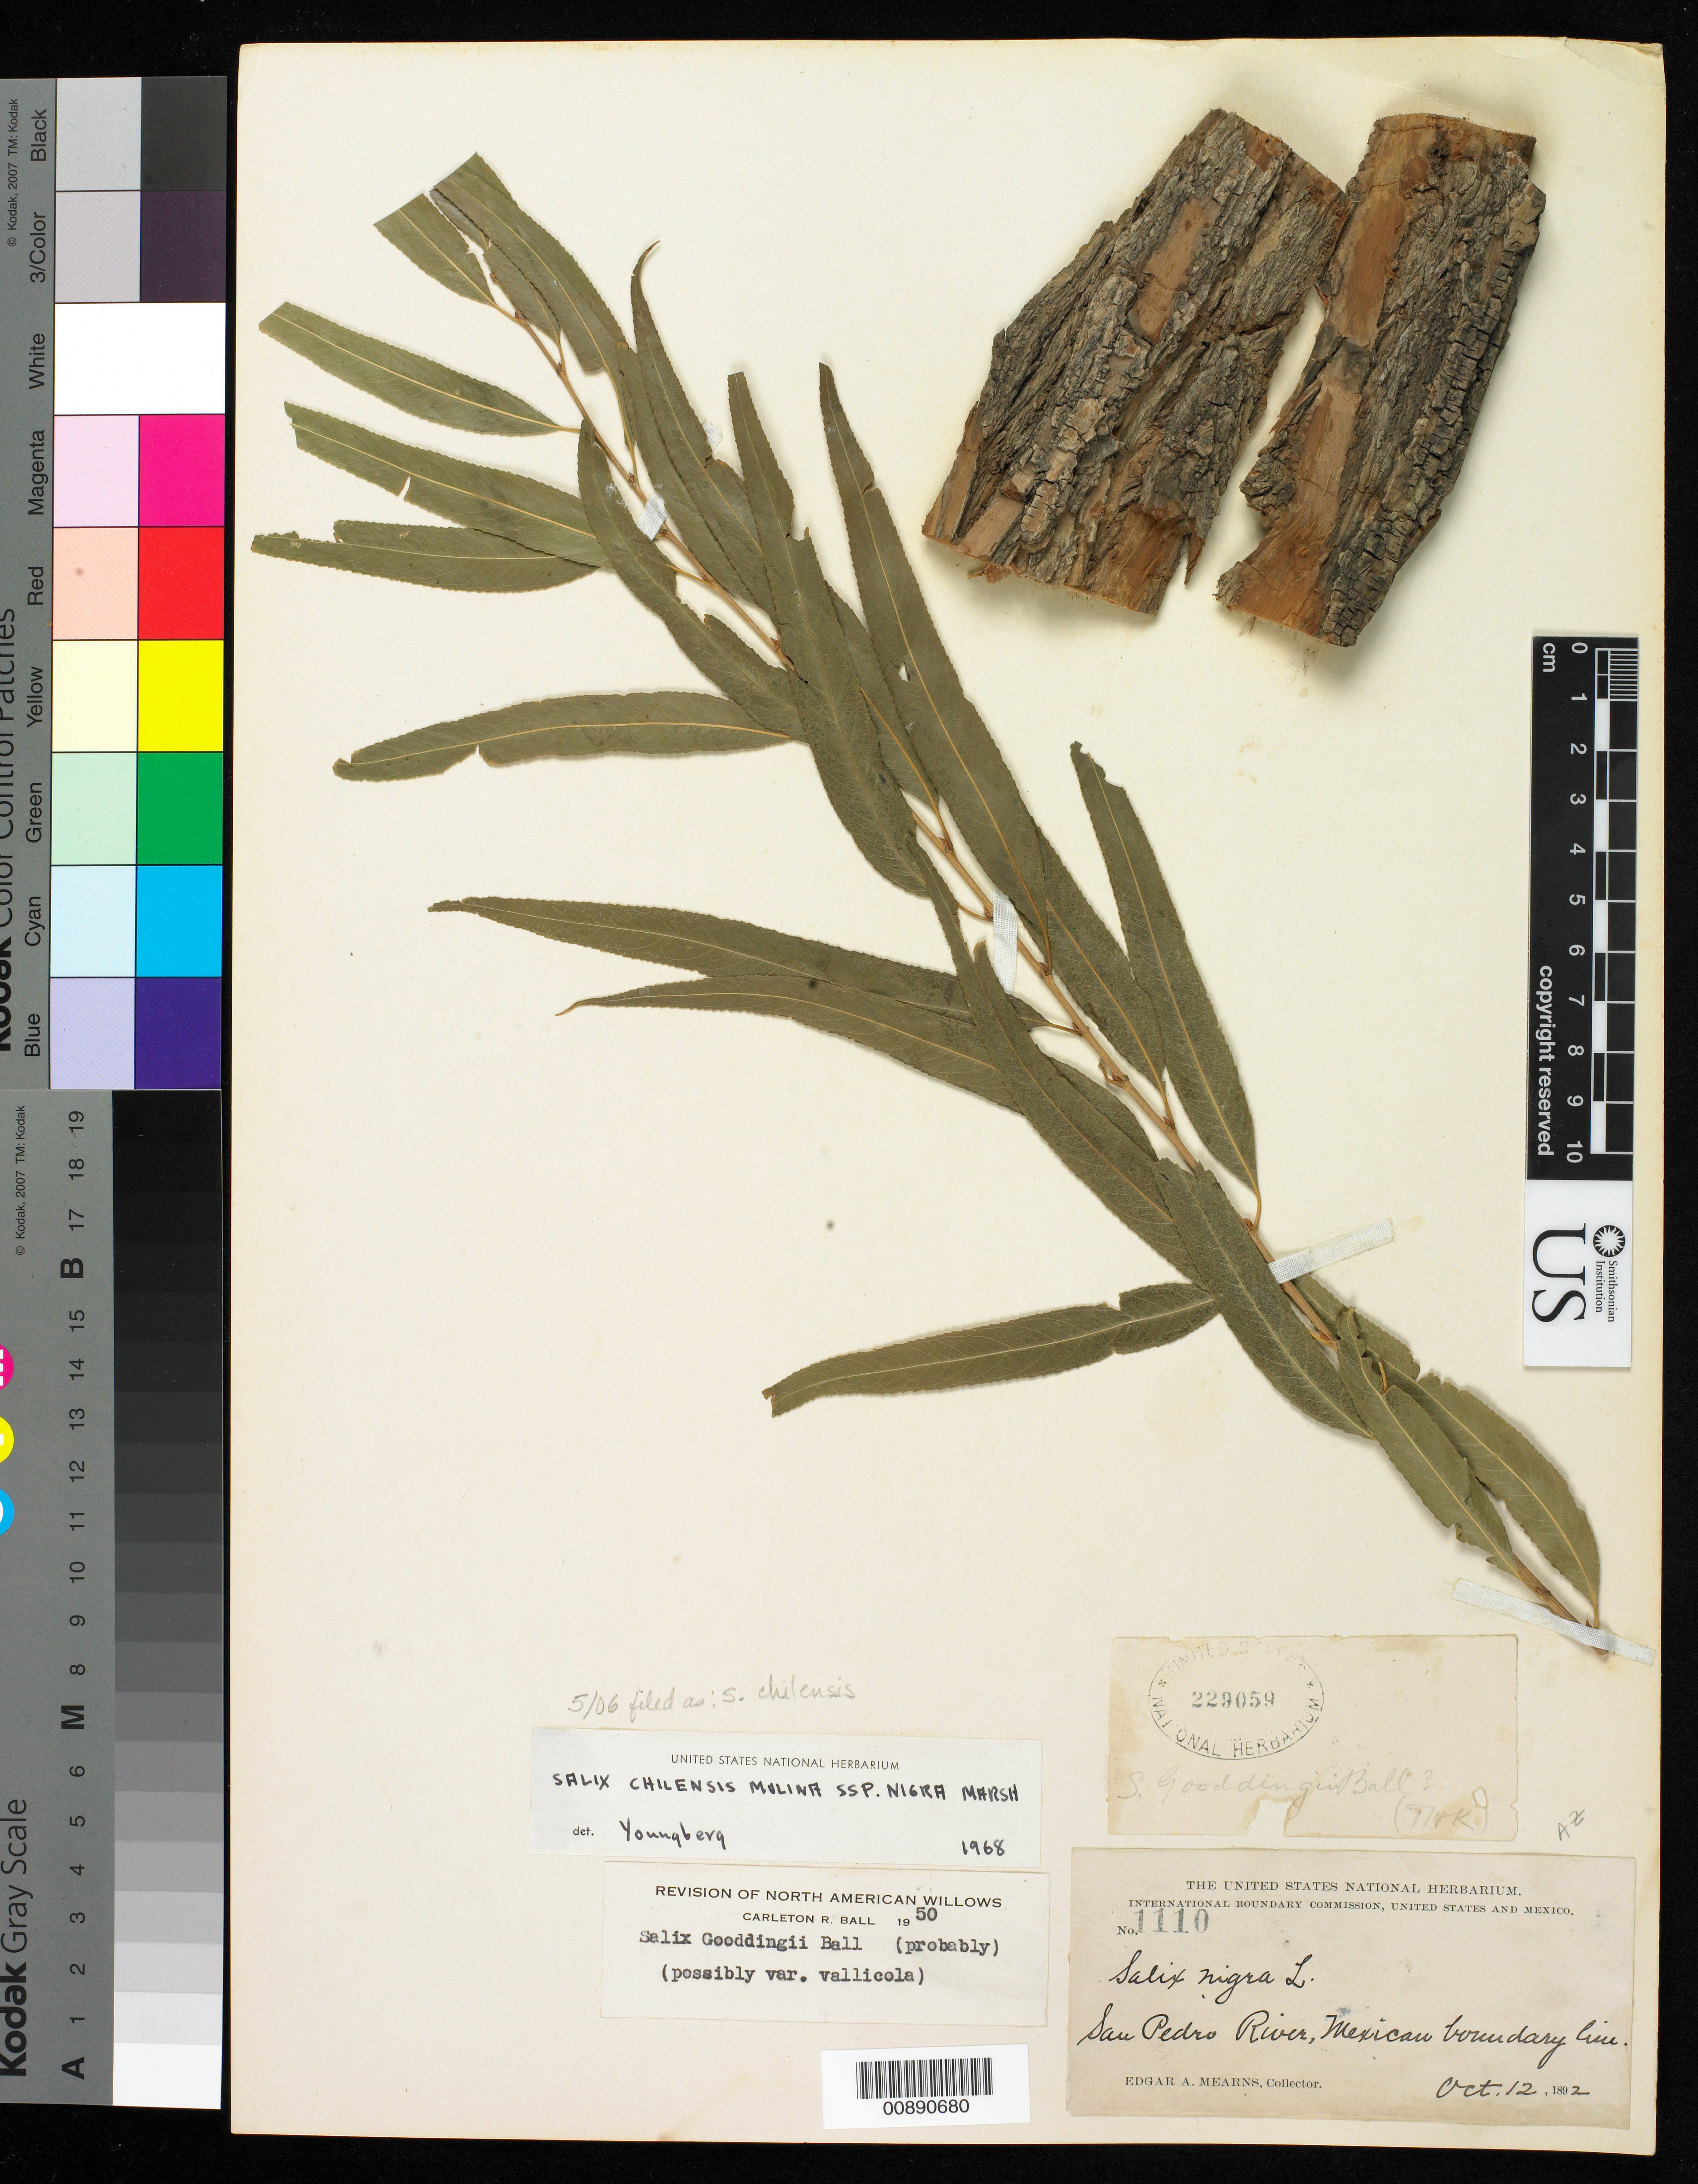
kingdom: Plantae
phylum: Tracheophyta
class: Magnoliopsida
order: Malpighiales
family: Salicaceae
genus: Salix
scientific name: Salix chilensis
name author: Molina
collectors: E. A. Mearns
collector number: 1110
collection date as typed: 12 Oct 1892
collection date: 1892-10-12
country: United States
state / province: Arizona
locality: San Pedro River, Mexican Boundary Line.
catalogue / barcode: US 229059